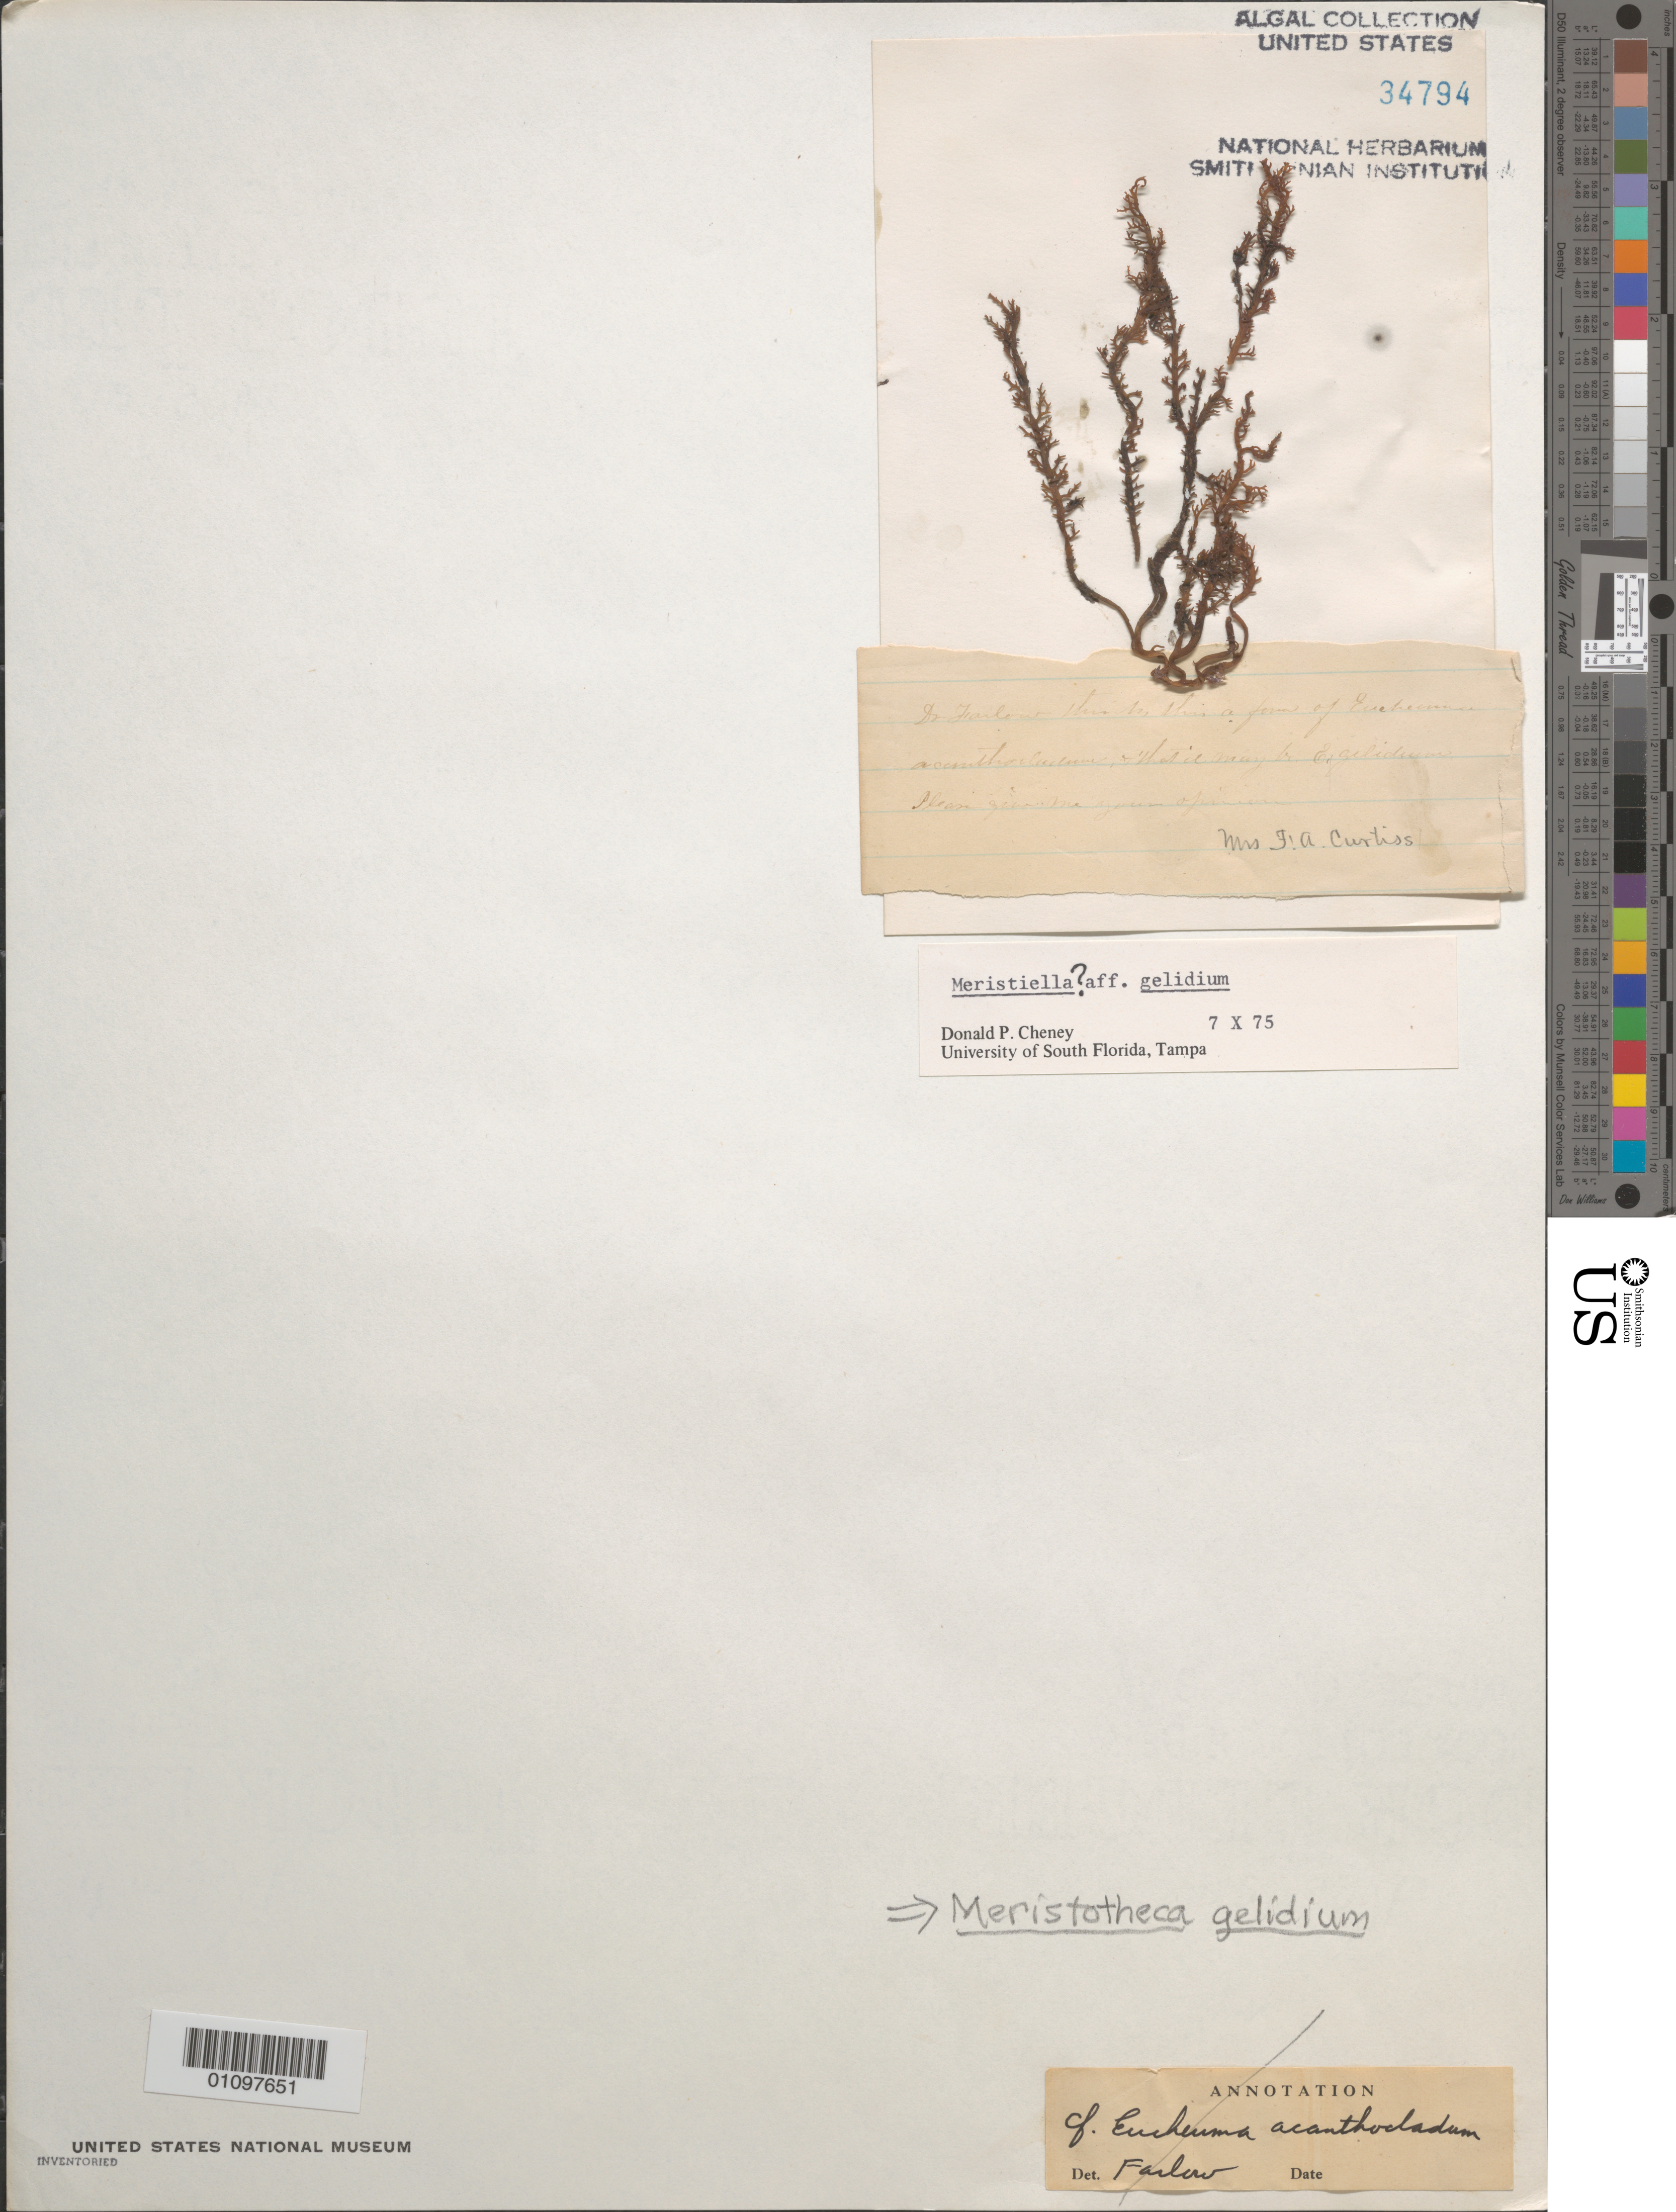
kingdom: Plantae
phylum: Rhodophyta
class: Florideophyceae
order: Gigartinales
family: Solieriaceae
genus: Meristotheca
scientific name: Meristotheca gelidium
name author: (J. Agardh) E.J. Faye & Masuda in E.J. Faye et al.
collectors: F. A. Curtiss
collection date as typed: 18--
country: United States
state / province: Florida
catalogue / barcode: US 34794